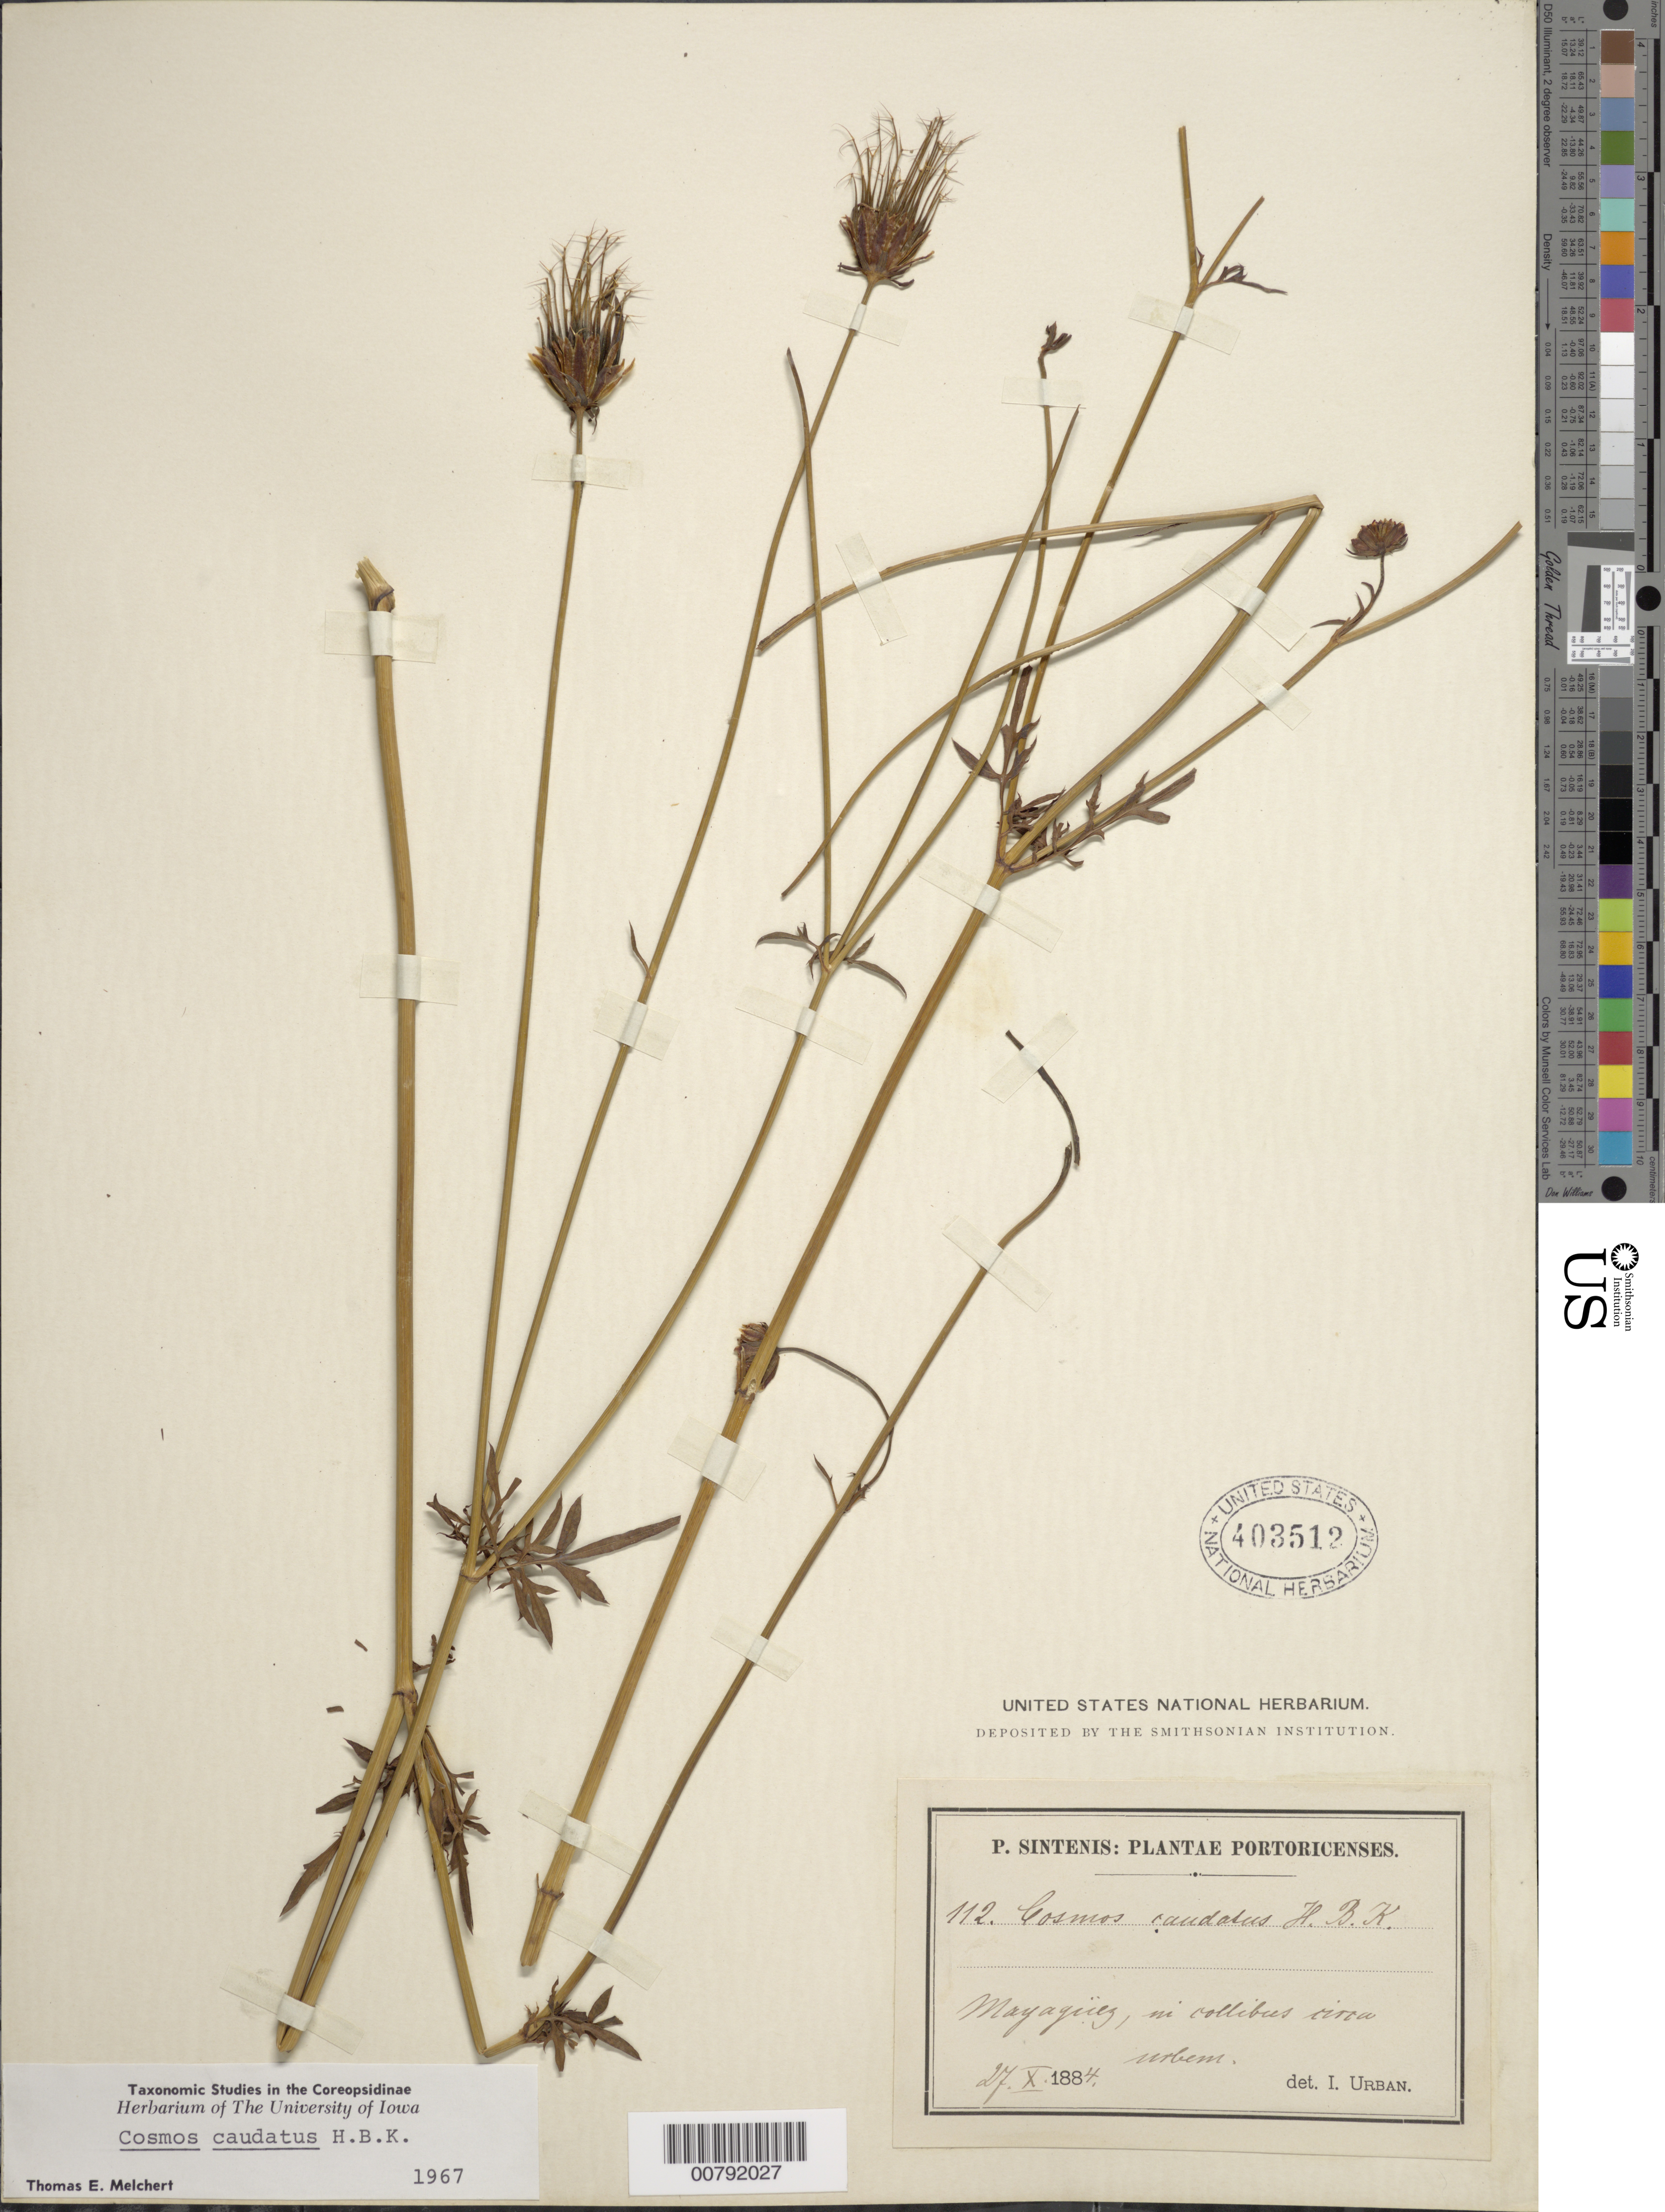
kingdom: Plantae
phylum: Tracheophyta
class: Magnoliopsida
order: Asterales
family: Asteraceae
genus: Cosmos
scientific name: Cosmos caudatus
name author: Kunth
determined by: Melchert, T. E.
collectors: P. Sintenis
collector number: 112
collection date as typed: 27 Oct 1884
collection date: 1884-10-27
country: Puerto Rico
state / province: Mayagüez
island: Puerto Rico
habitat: Collibus circa urbem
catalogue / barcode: US 403512